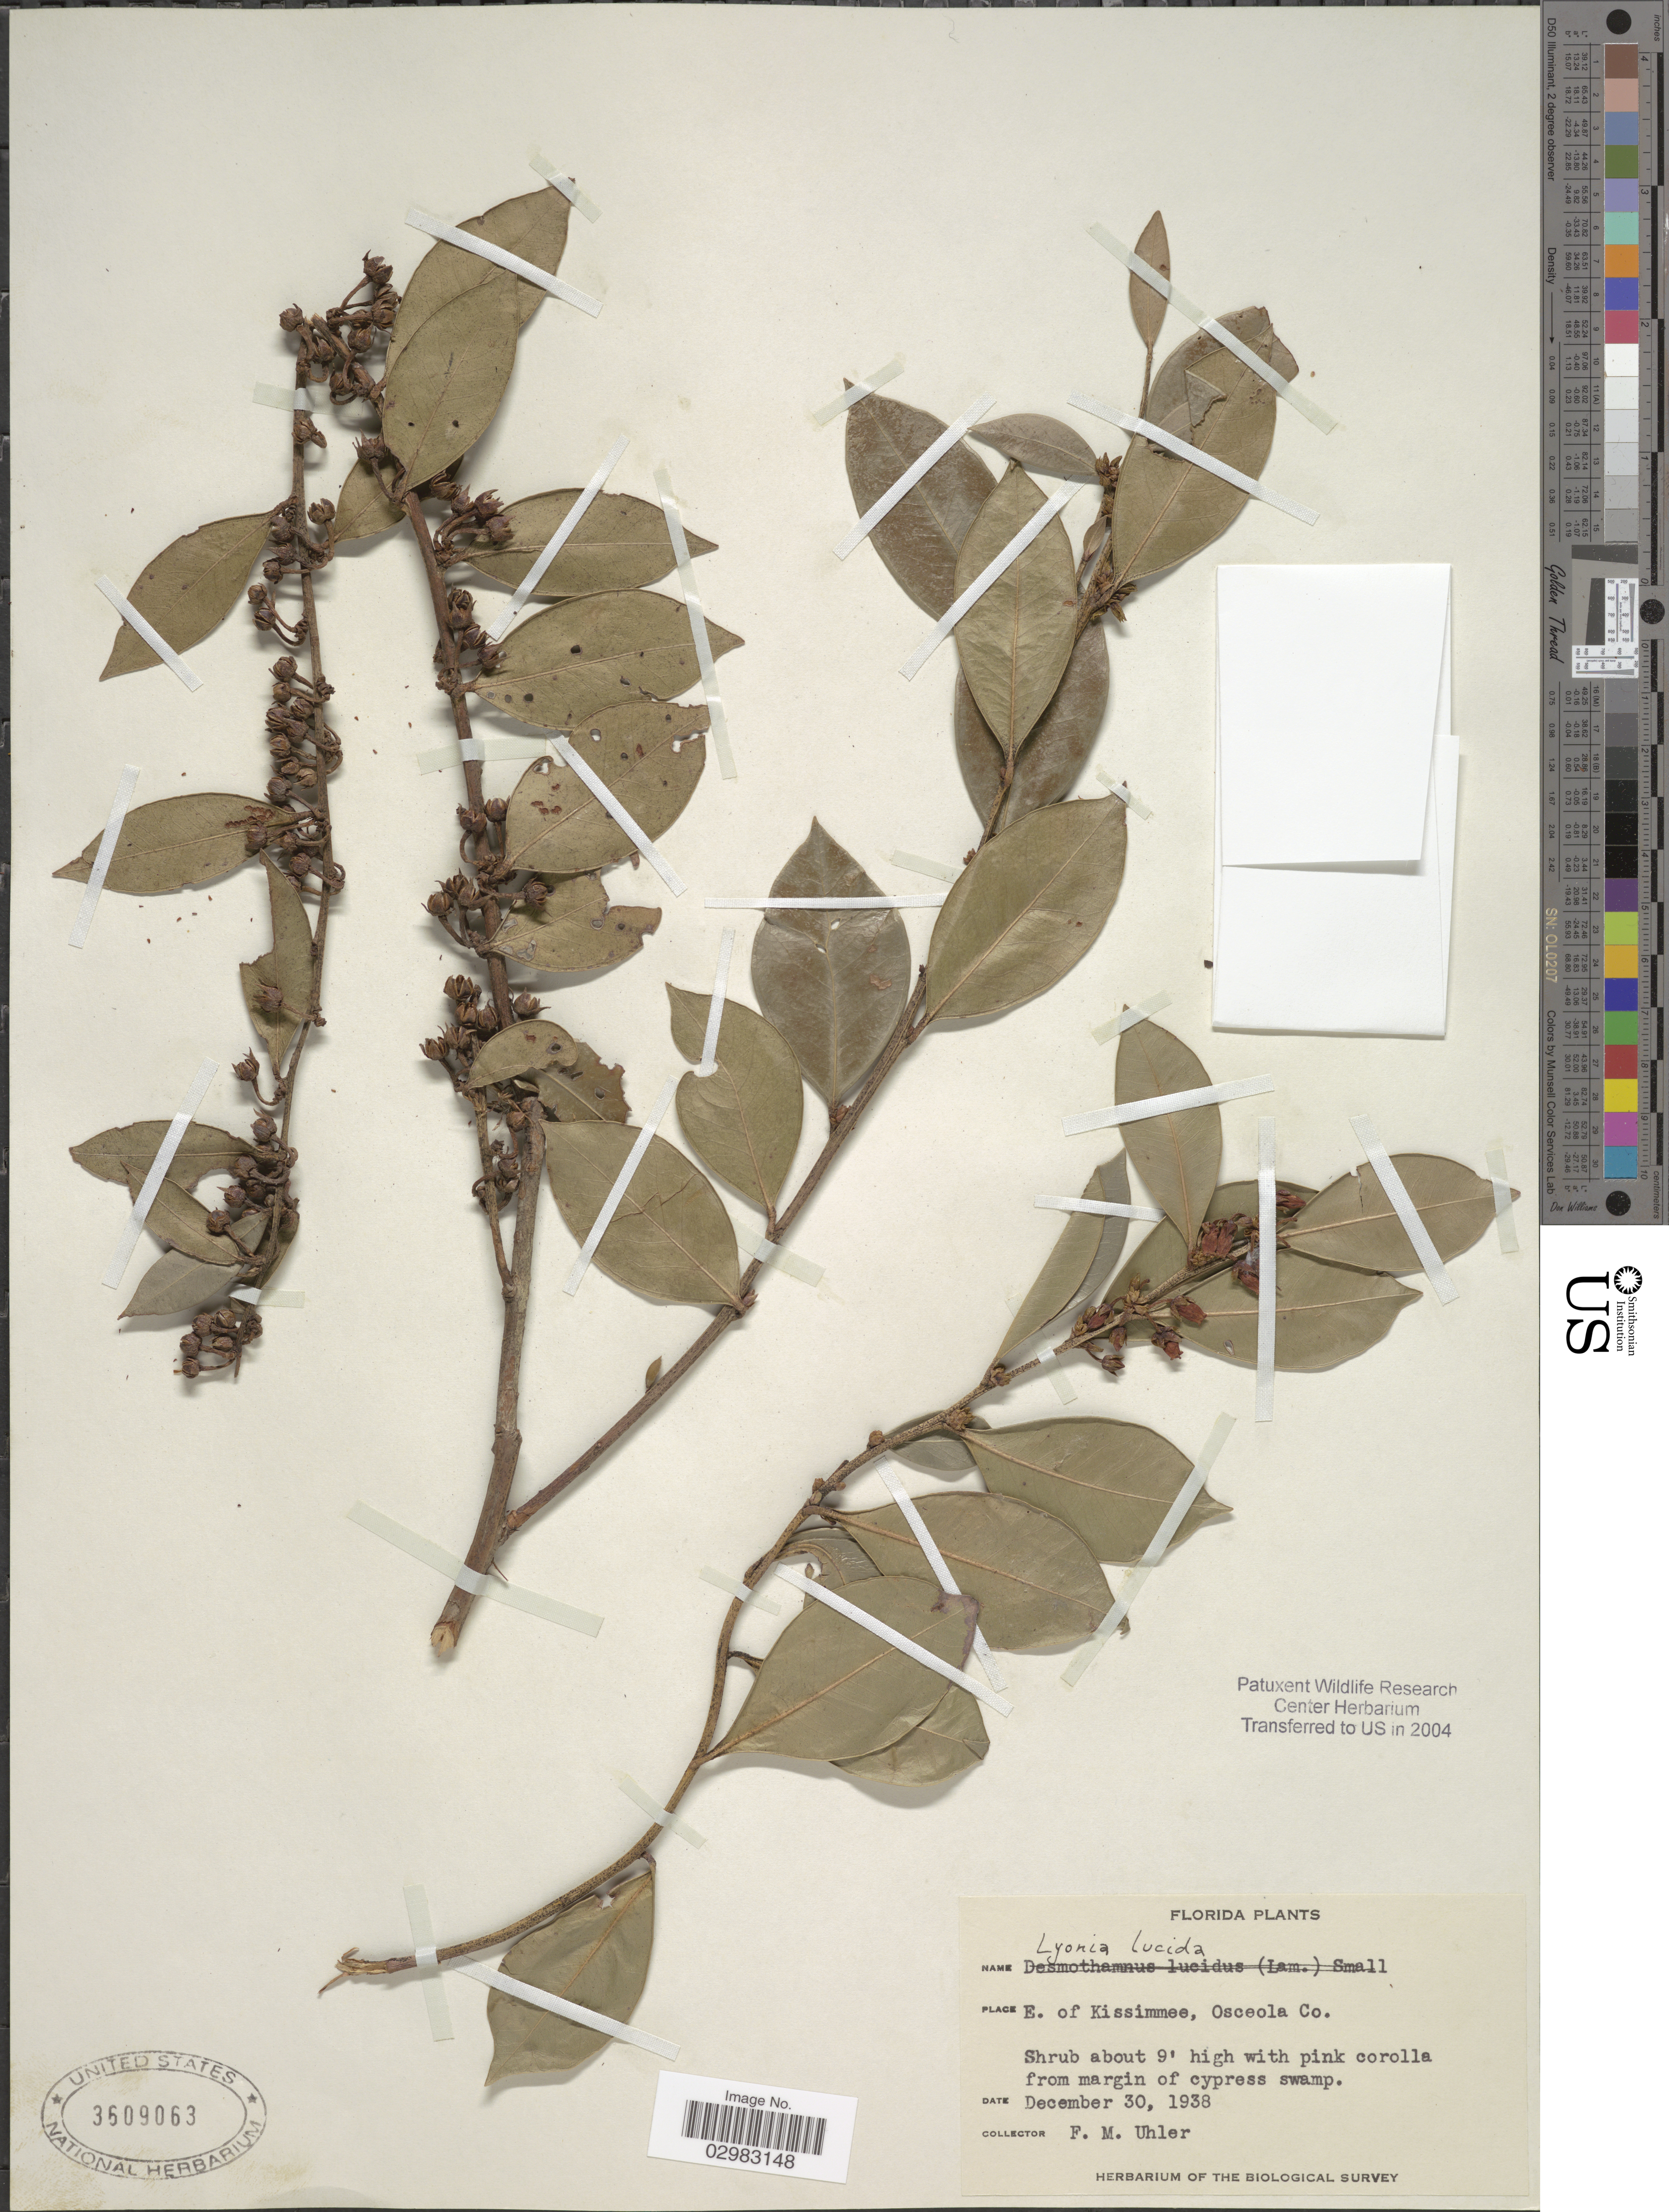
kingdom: Plantae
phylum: Tracheophyta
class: Magnoliopsida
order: Ericales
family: Ericaceae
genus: Lyonia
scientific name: Lyonia lucida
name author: K. Koch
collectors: F. M. Uhler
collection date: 1938-12-30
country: United States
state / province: Florida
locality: E. of Kissimmee, Osceola Co.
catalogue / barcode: US 3609063